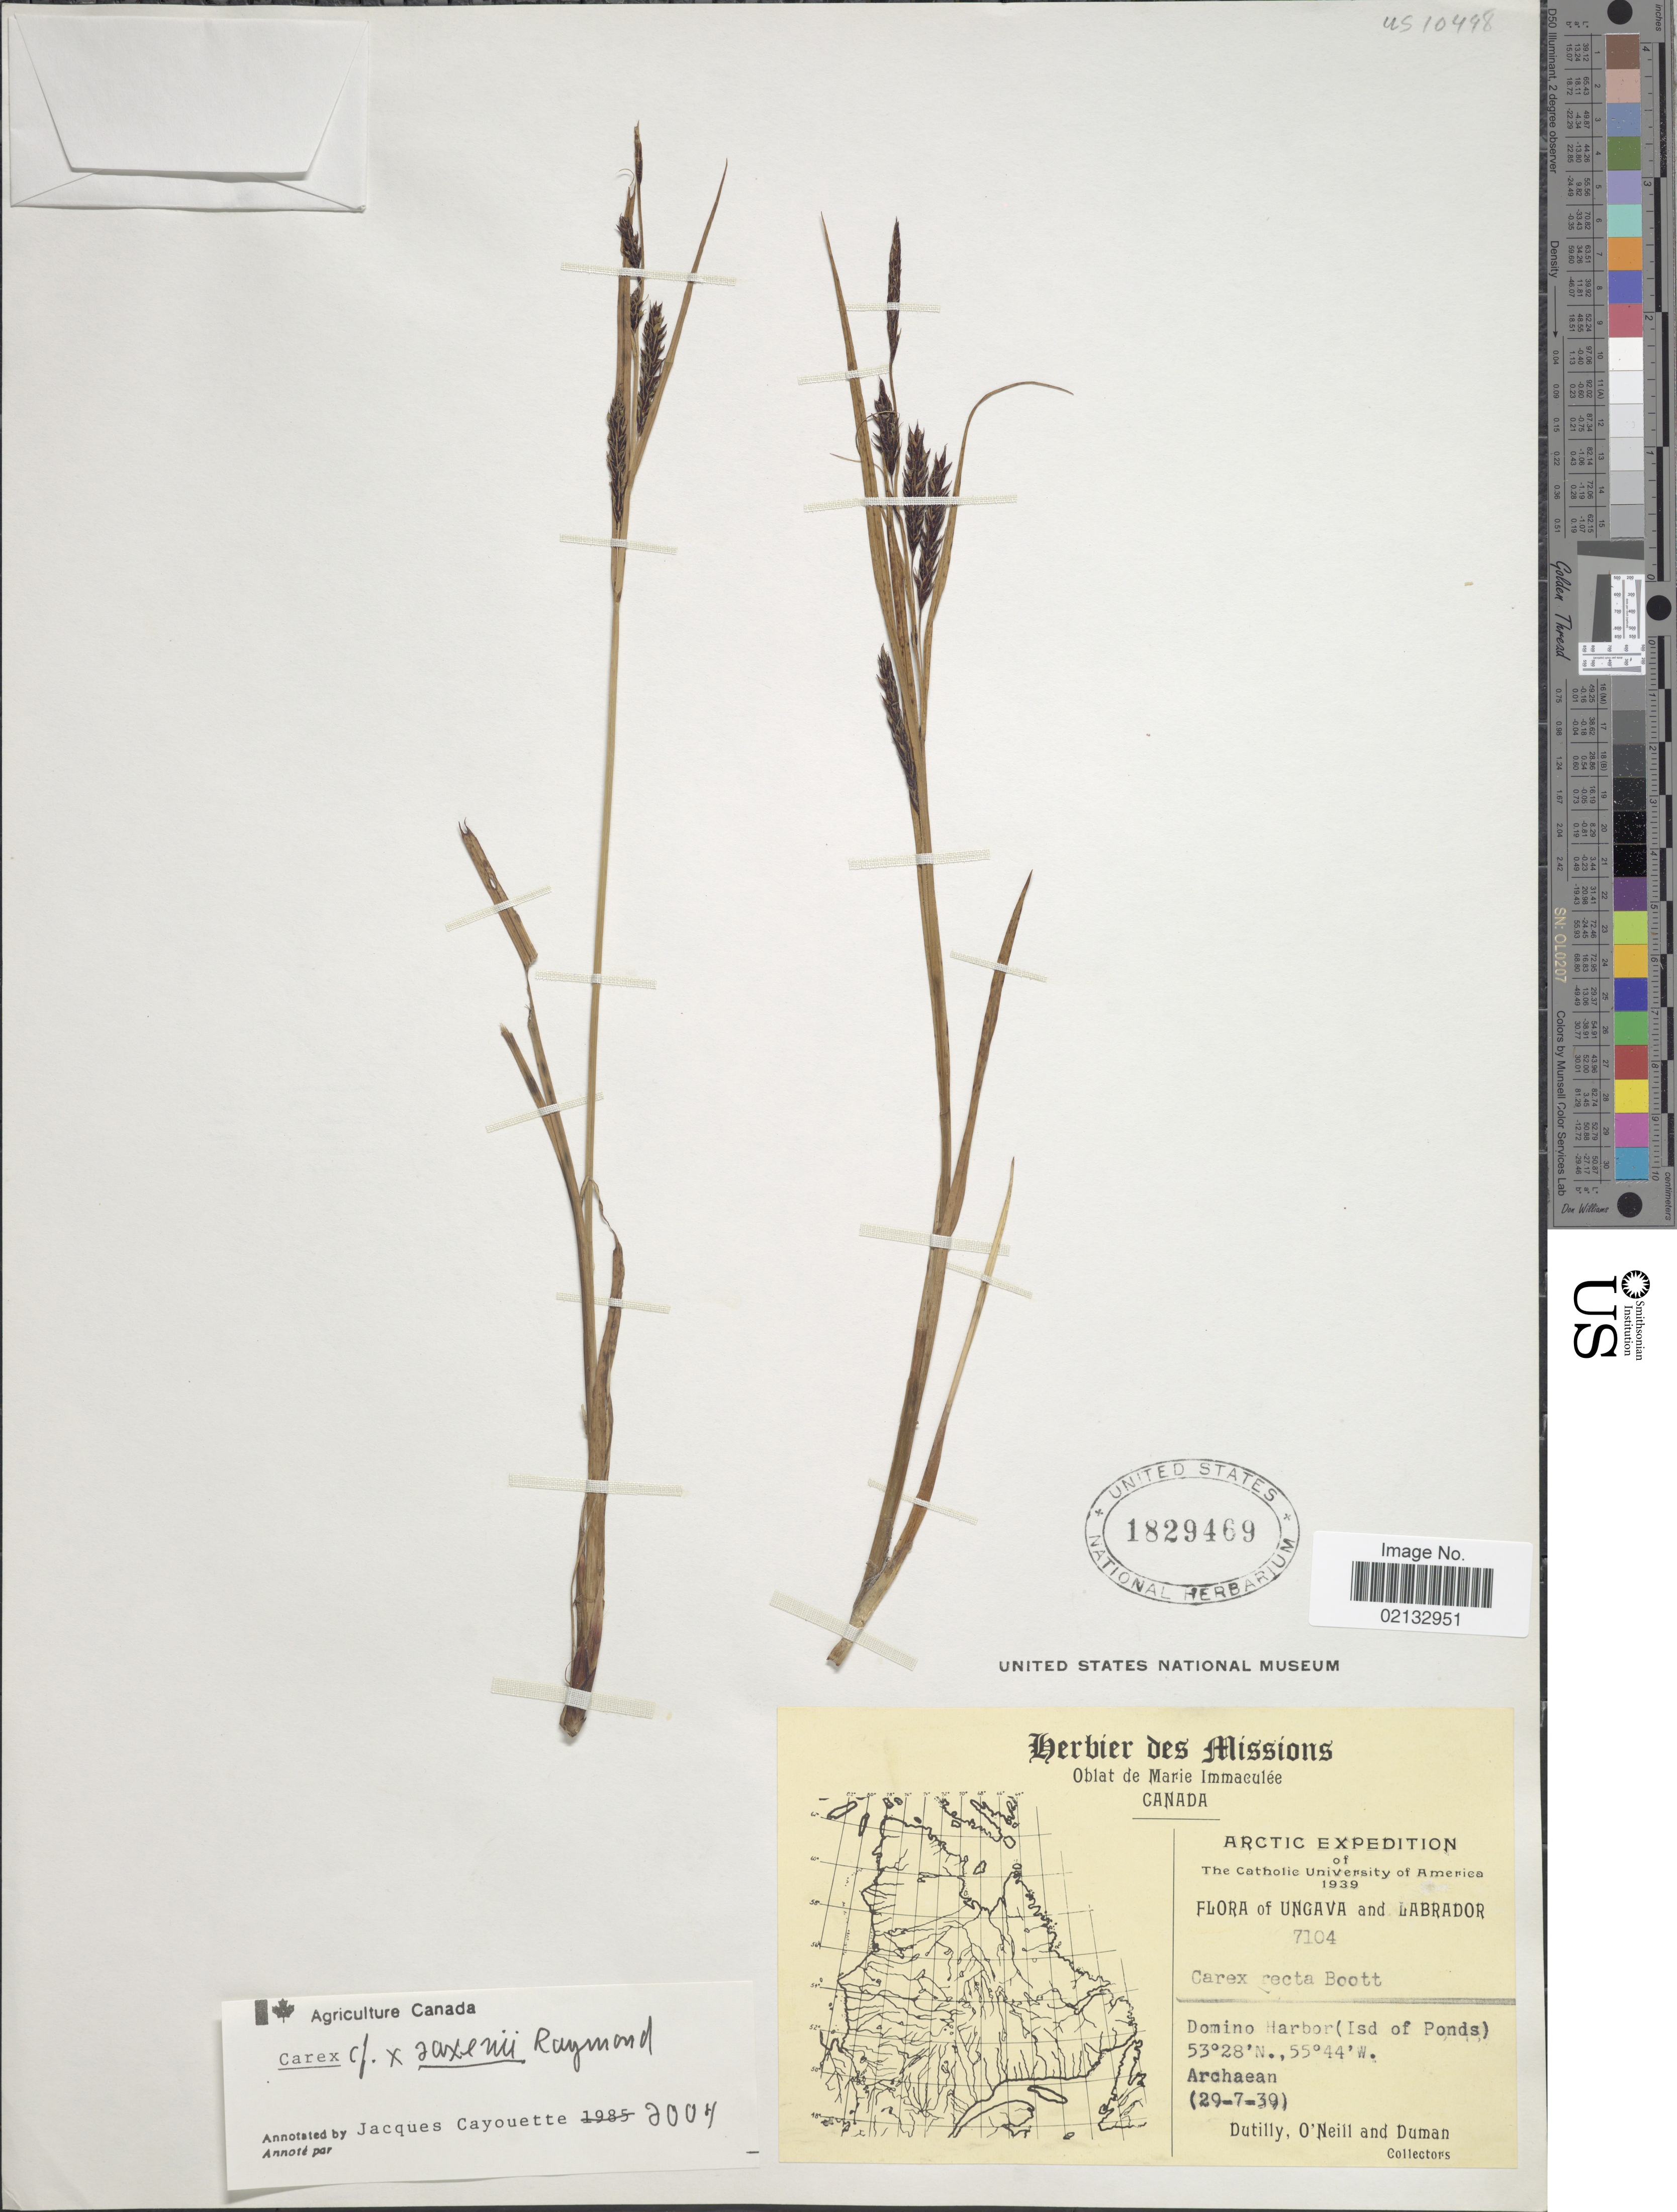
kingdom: Plantae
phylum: Tracheophyta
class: Liliopsida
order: Poales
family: Cyperaceae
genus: Carex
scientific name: Carex x saxenii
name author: Raymond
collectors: -. Dutilly, O' Neill & -. Duman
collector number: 7104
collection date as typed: Transcribed d/m/y: 29/7/39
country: Canada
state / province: Newfoundland and Labrador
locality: Arctic. Ungava and Labrador. Domino Harbor( Isd of Ponds)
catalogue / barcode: US 1829469